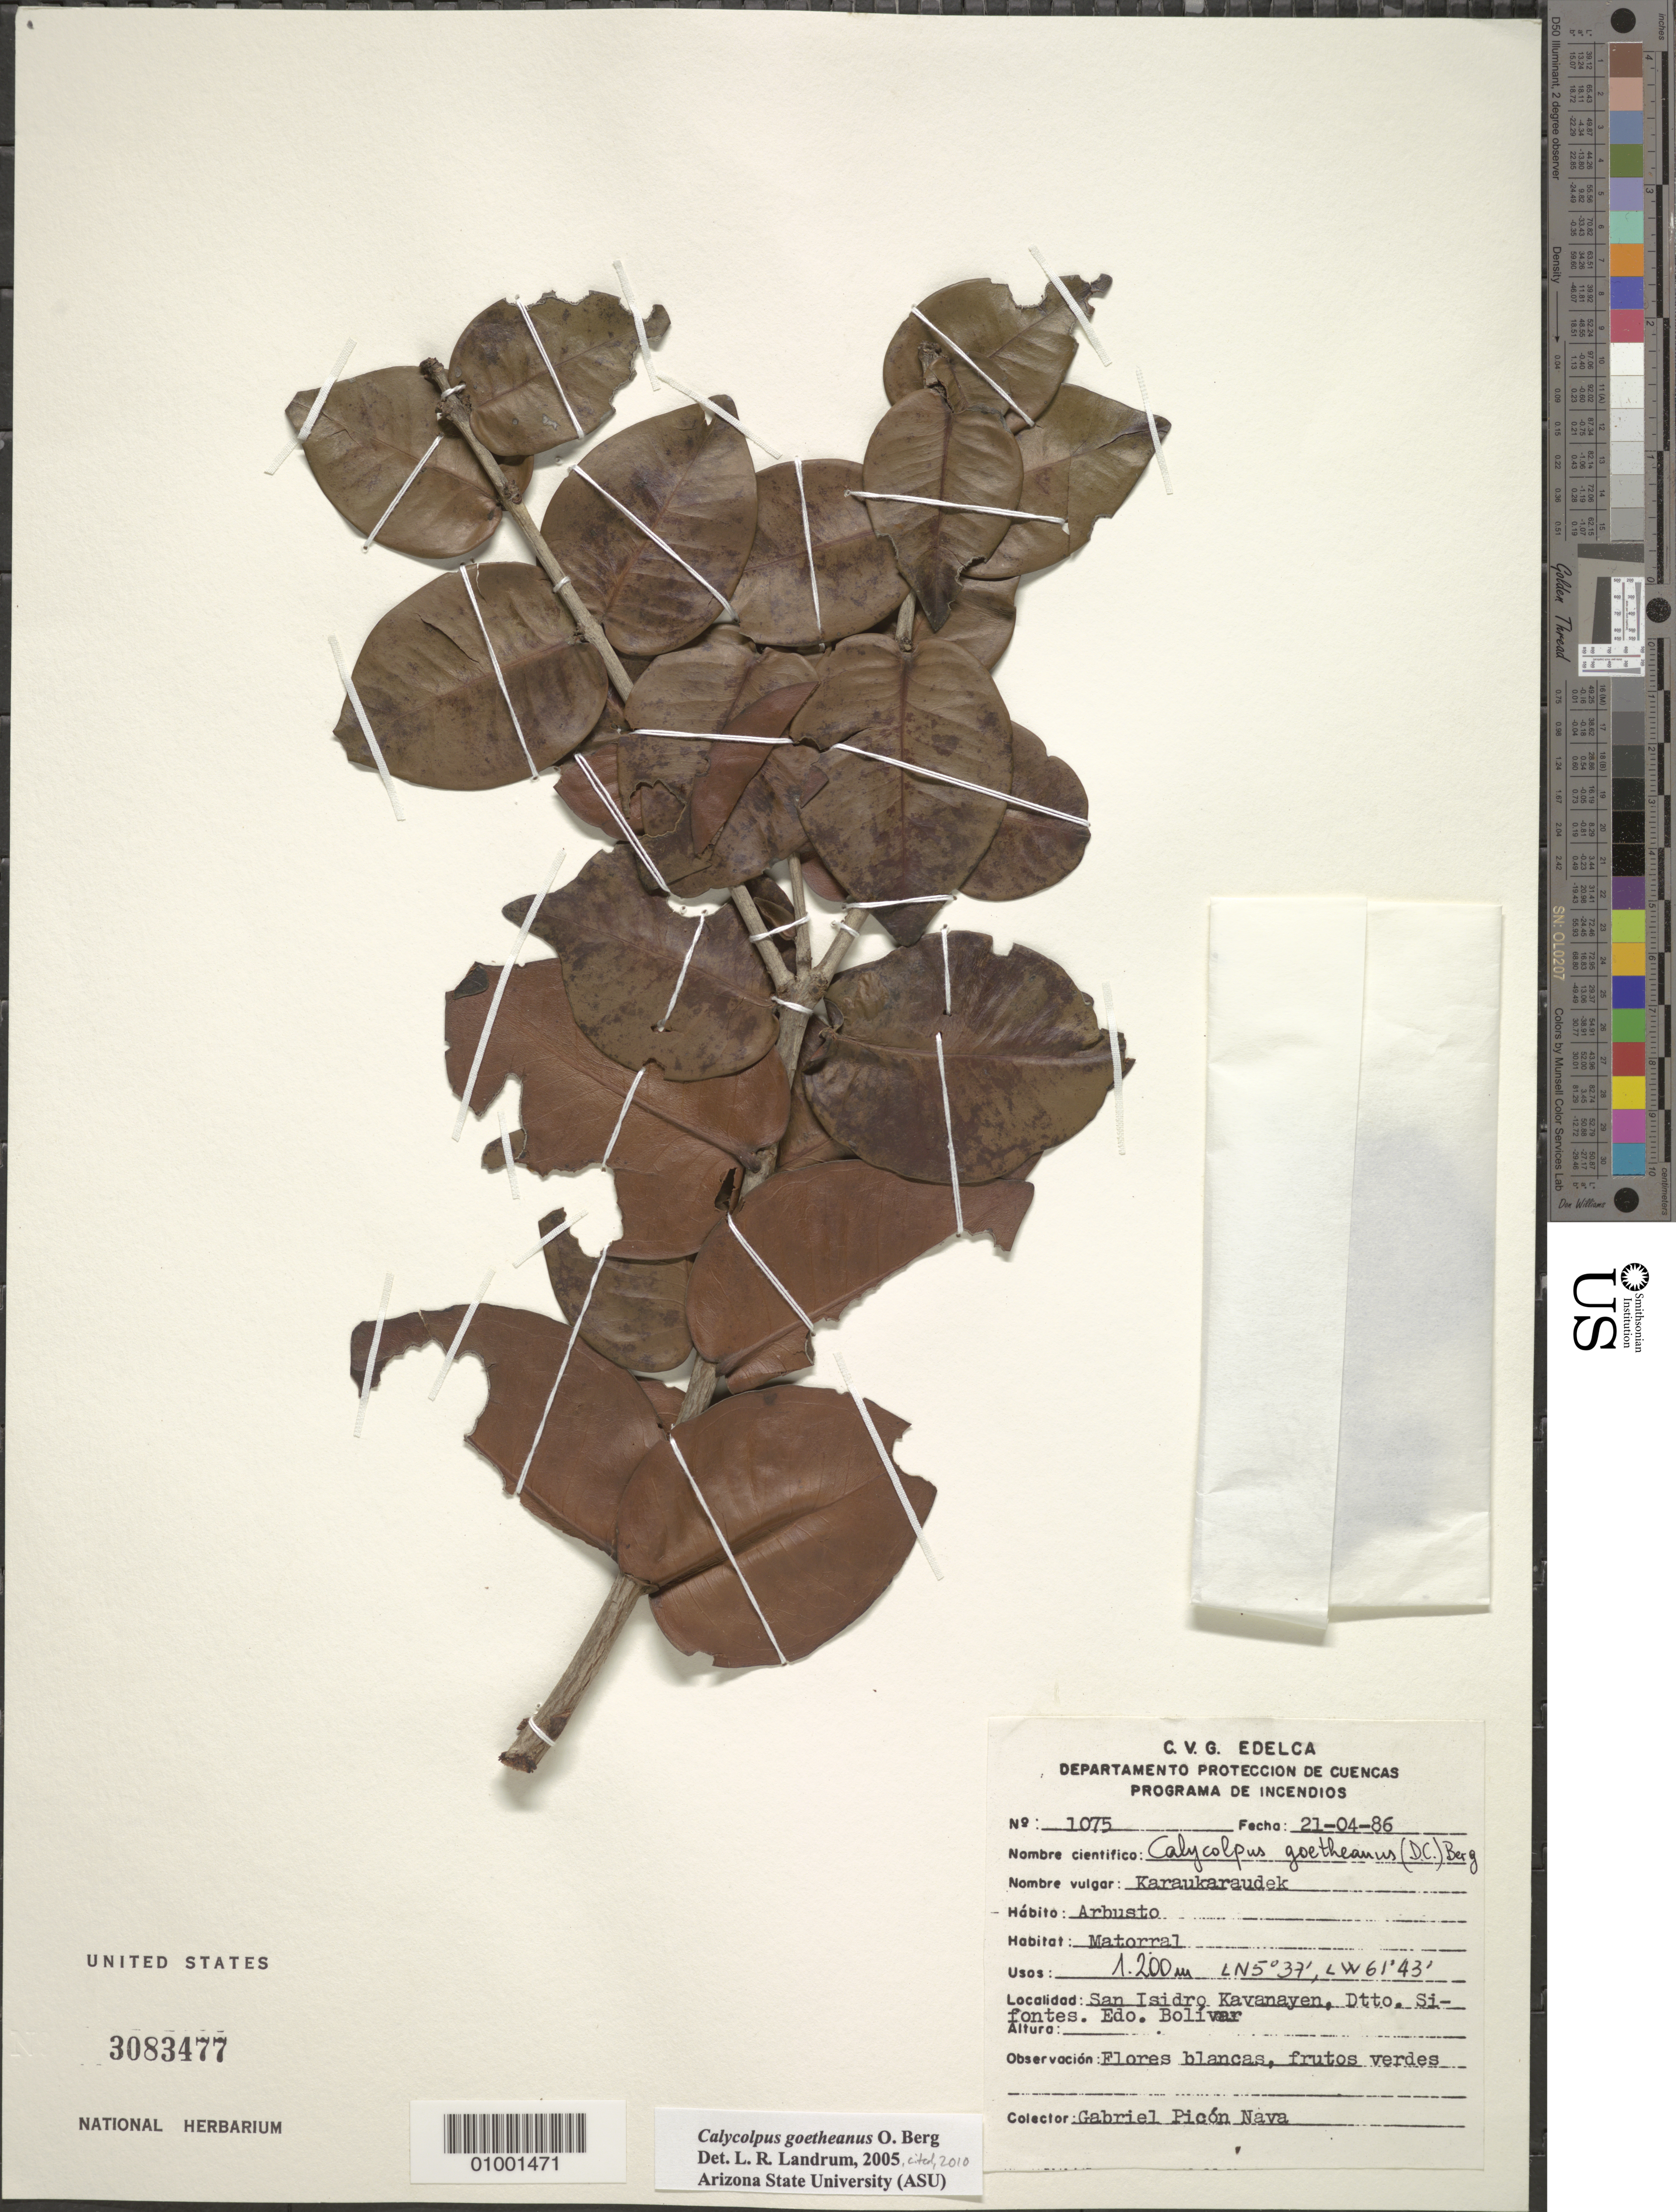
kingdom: Plantae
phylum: Tracheophyta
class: Magnoliopsida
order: Myrtales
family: Myrtaceae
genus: Calycolpus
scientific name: Calycolpus goetheanus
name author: (DC.) O. Berg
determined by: Landrum, L. R.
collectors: G. Nava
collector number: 1075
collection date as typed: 21-Apr-86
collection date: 1986-04-21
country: Venezuela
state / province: Bolívar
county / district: Sifontes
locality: San Isidro, Kavanayen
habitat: Matorral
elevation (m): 1200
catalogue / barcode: US 3083477